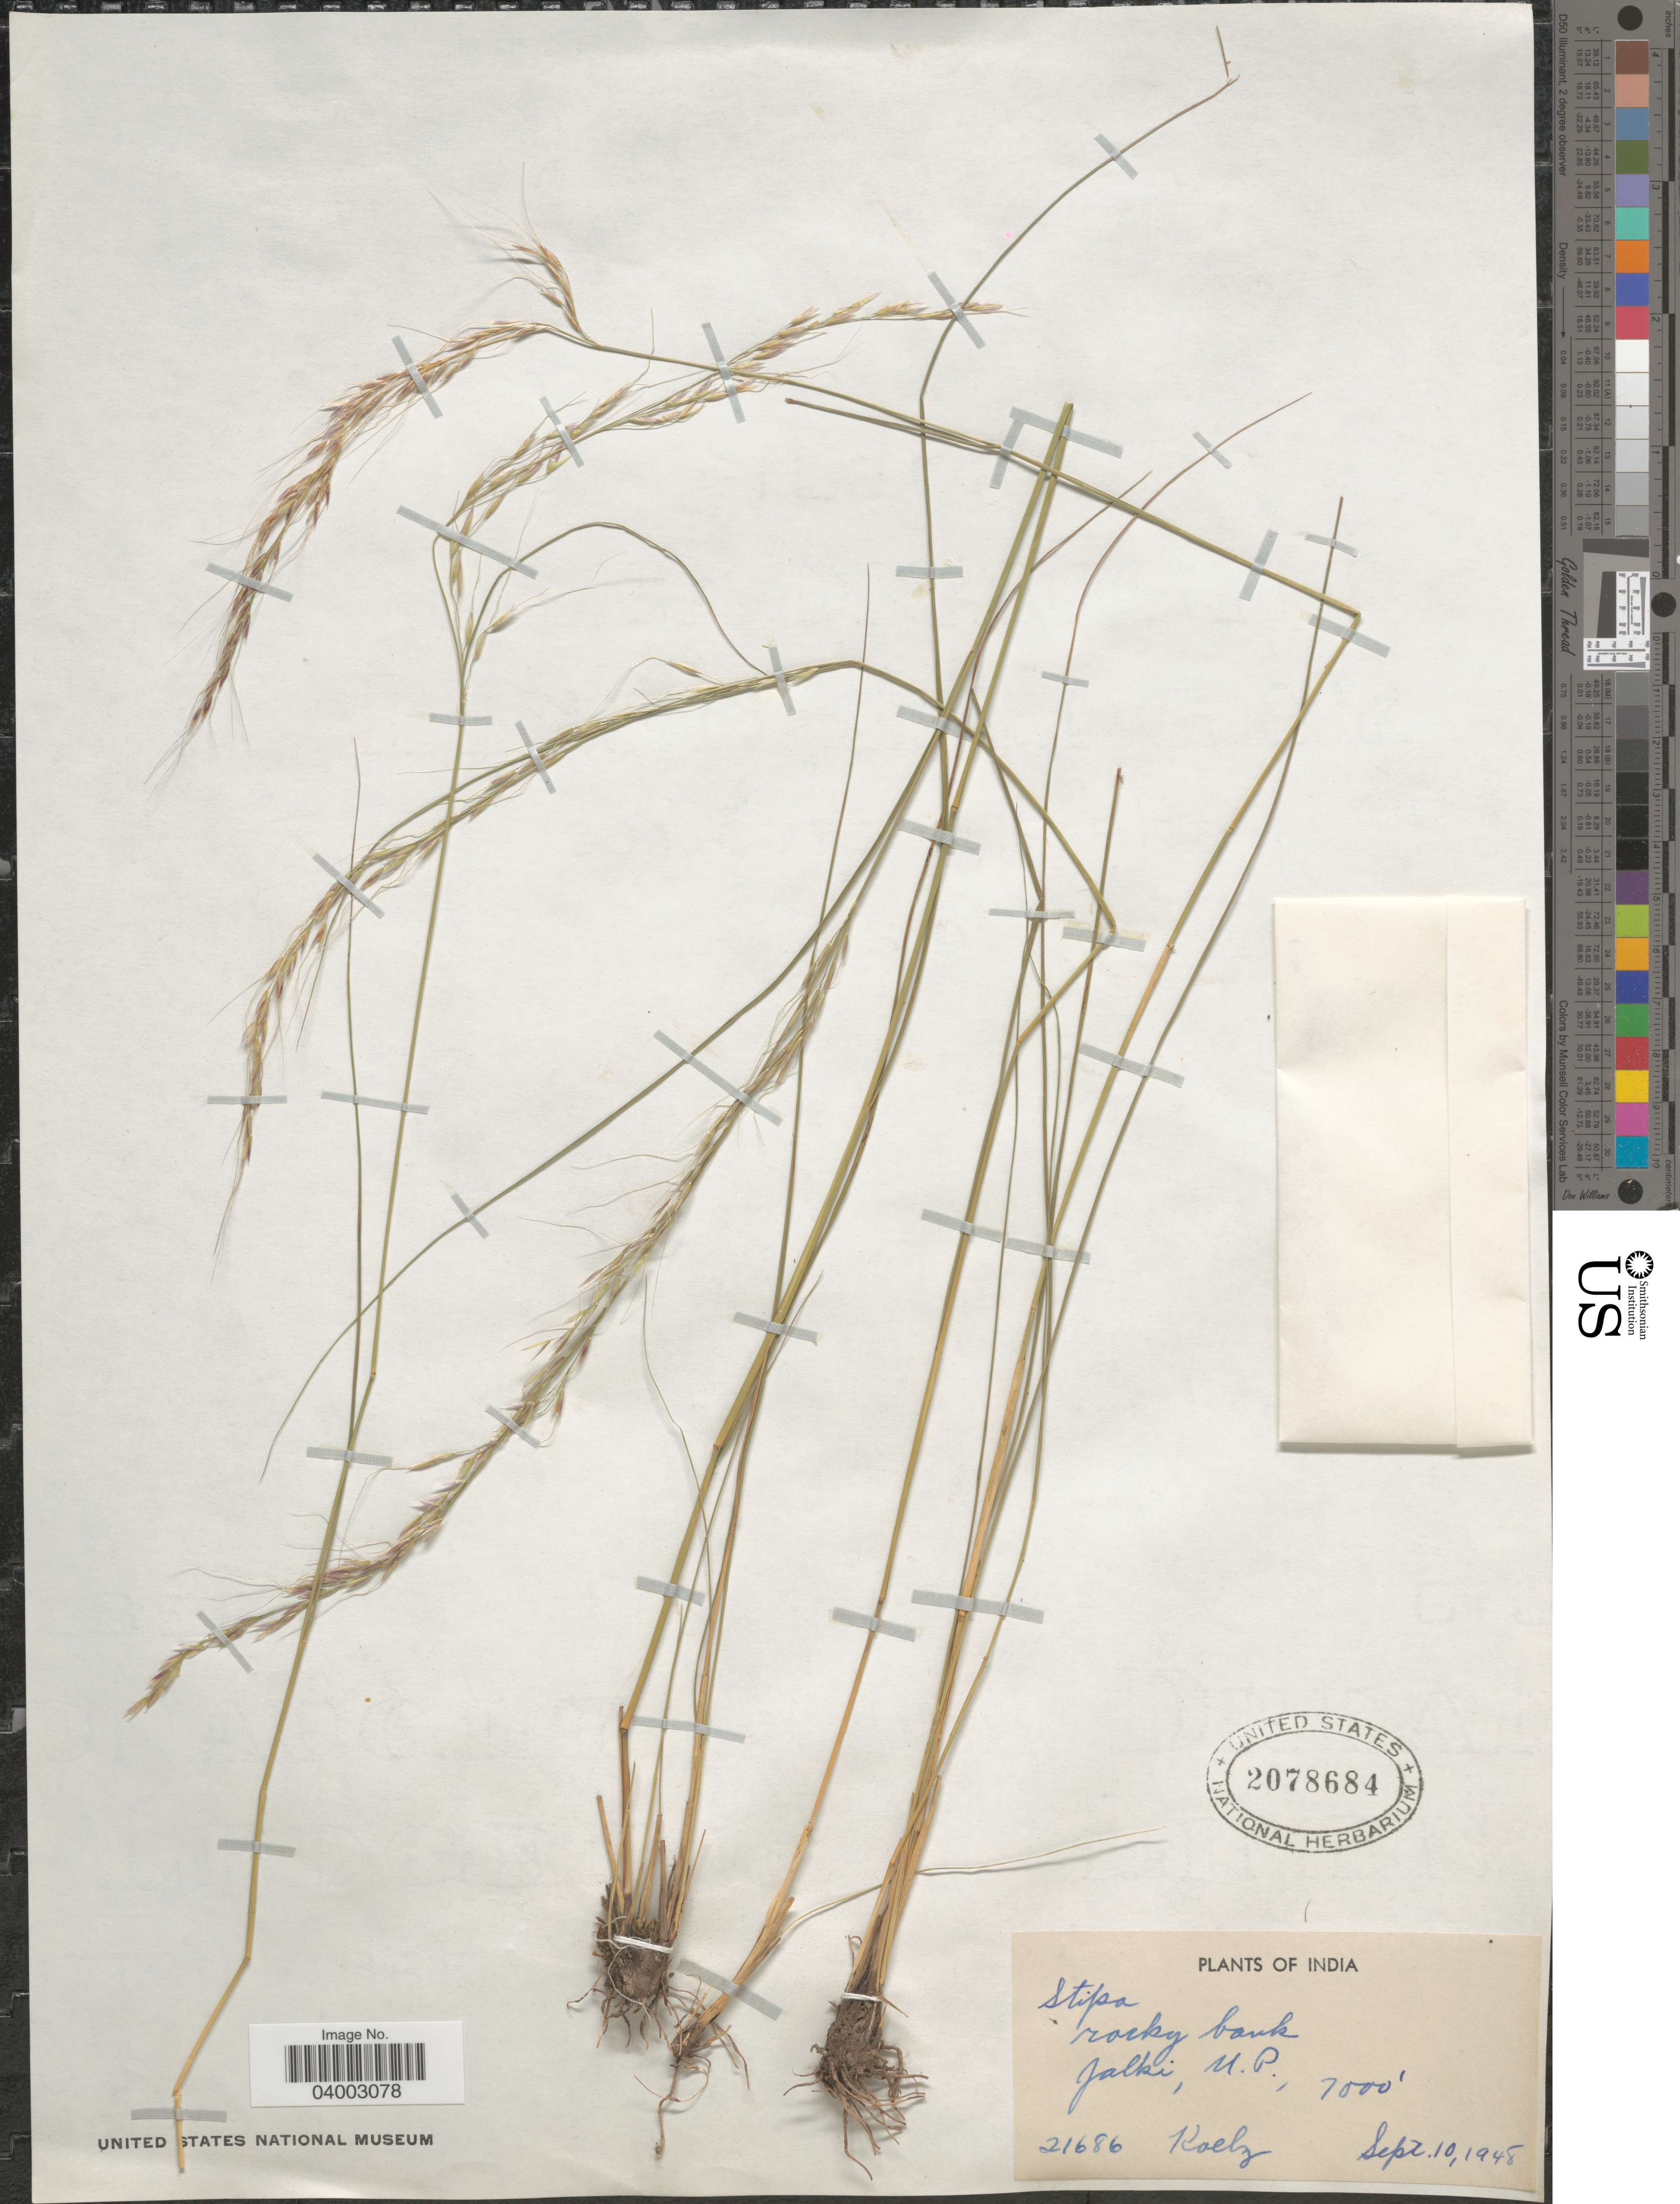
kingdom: Plantae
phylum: Tracheophyta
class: Liliopsida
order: Poales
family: Poaceae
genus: Stipa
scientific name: Stipa sp.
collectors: Koelz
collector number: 21686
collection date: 1948-09-10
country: India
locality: Rocky bank. Jalki, M. P.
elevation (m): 2134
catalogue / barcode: US 2078684